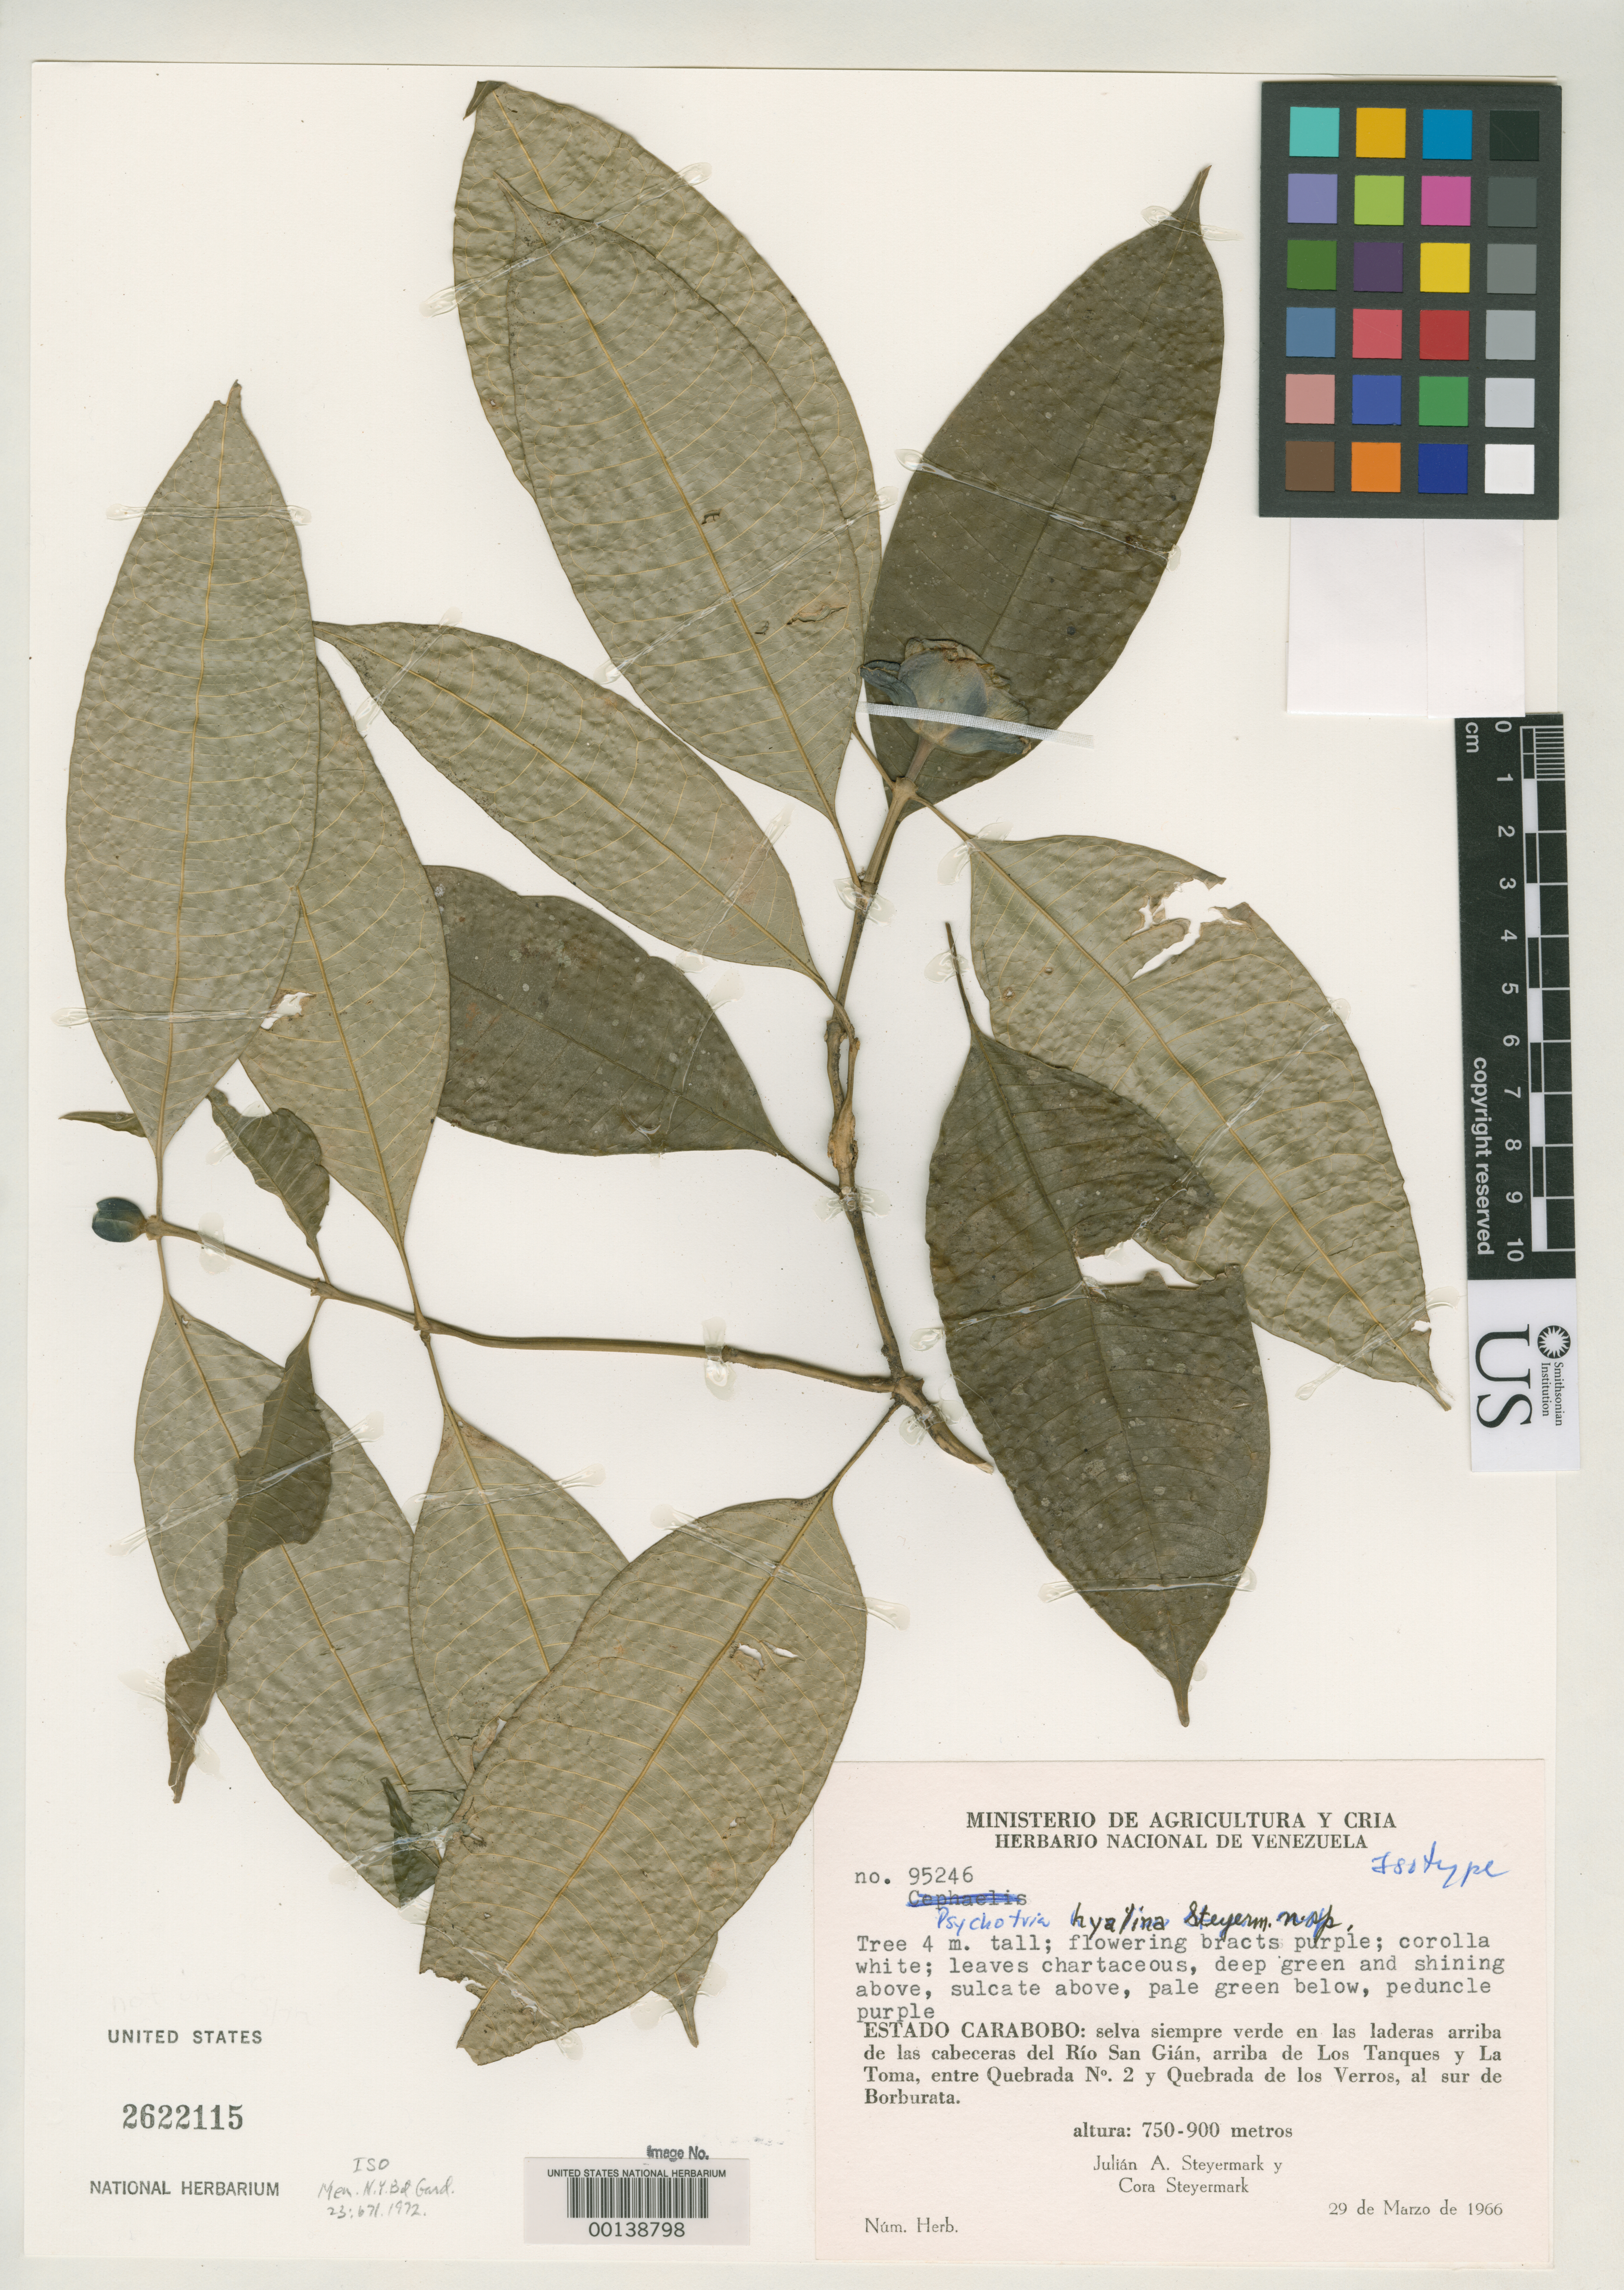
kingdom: Plantae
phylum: Tracheophyta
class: Magnoliopsida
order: Gentianales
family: Rubiaceae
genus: Psychotria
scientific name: Psychotria hyalina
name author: Steyerm.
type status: Isotype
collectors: J. Steyermark & C. Steyermark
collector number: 95246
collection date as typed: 29 Mar 1966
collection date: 1966-03-29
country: Venezuela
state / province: Carabobo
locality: S of Borburata.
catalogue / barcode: US 2622115